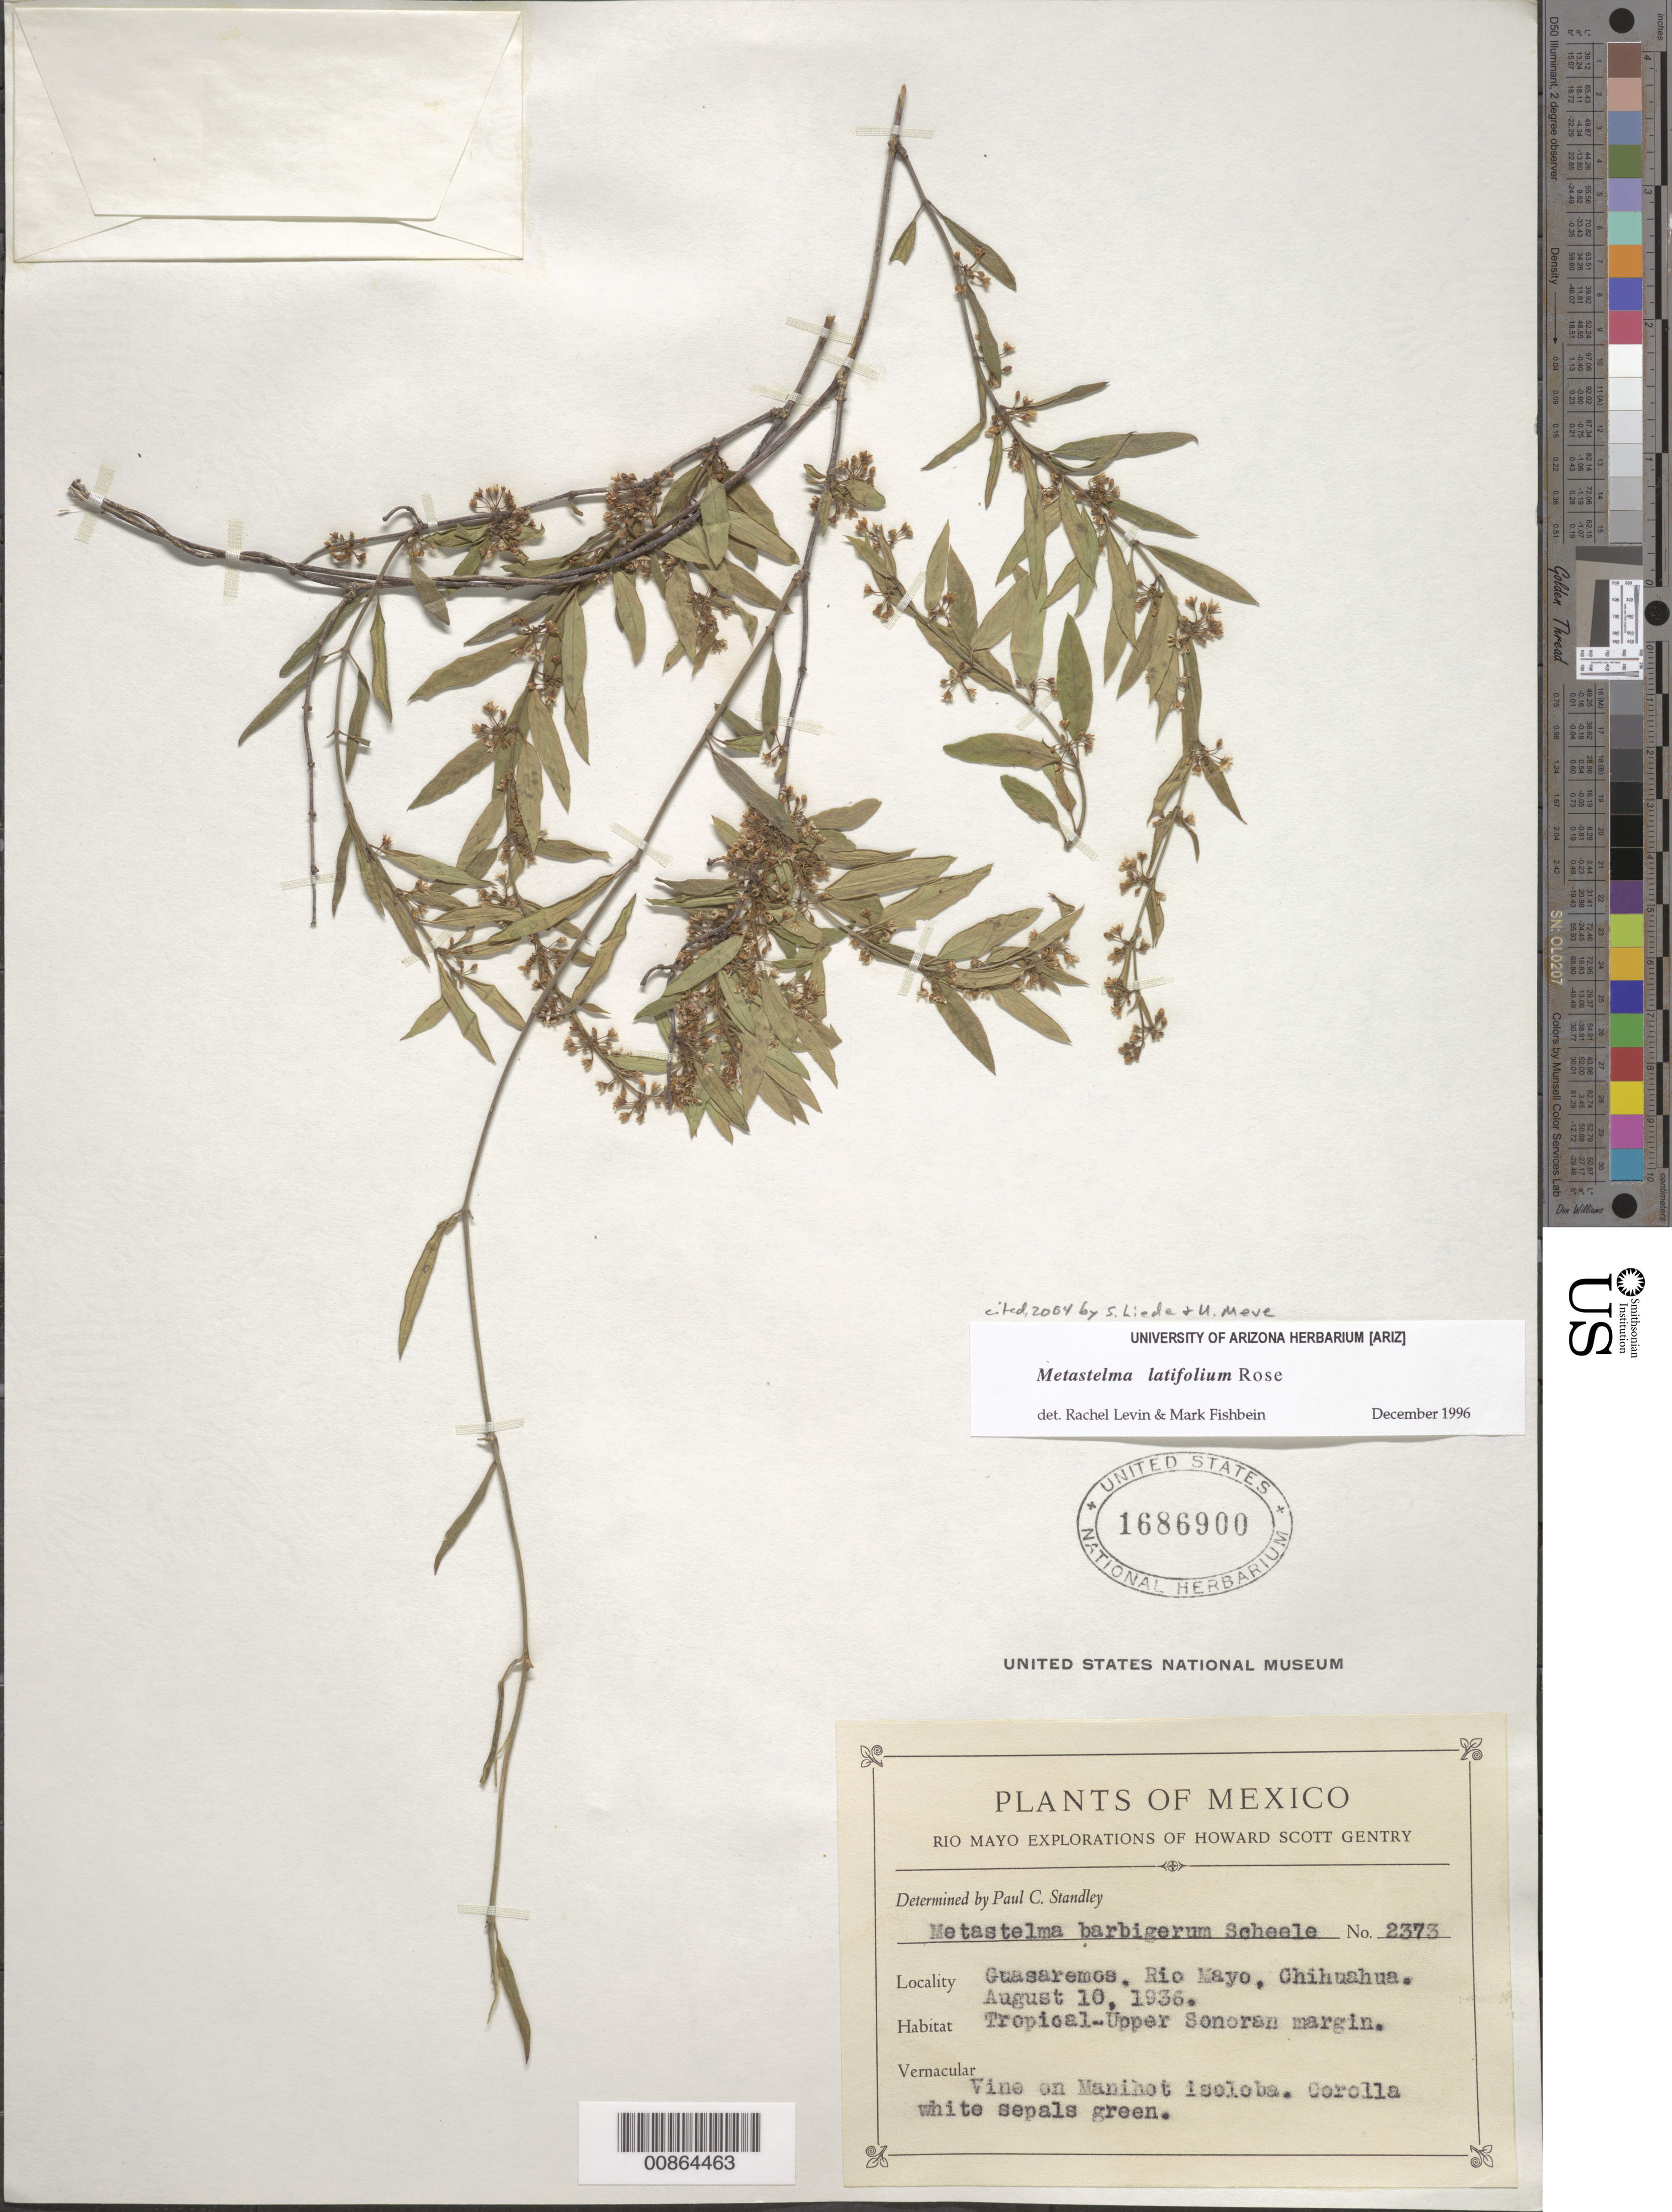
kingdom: Plantae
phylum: Tracheophyta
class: Magnoliopsida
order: Gentianales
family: Apocynaceae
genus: Metastelma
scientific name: Metastelma latifolium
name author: Rose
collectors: H. S. Gentry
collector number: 2373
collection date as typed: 10 Aug 1936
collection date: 1936-08-10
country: Mexico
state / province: Chihuahua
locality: Guasaremos, Río Mayo, Chihuahua.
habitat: Tropical - Upper Sonoran margin. On Manihot isoloba.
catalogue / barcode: US 1686900